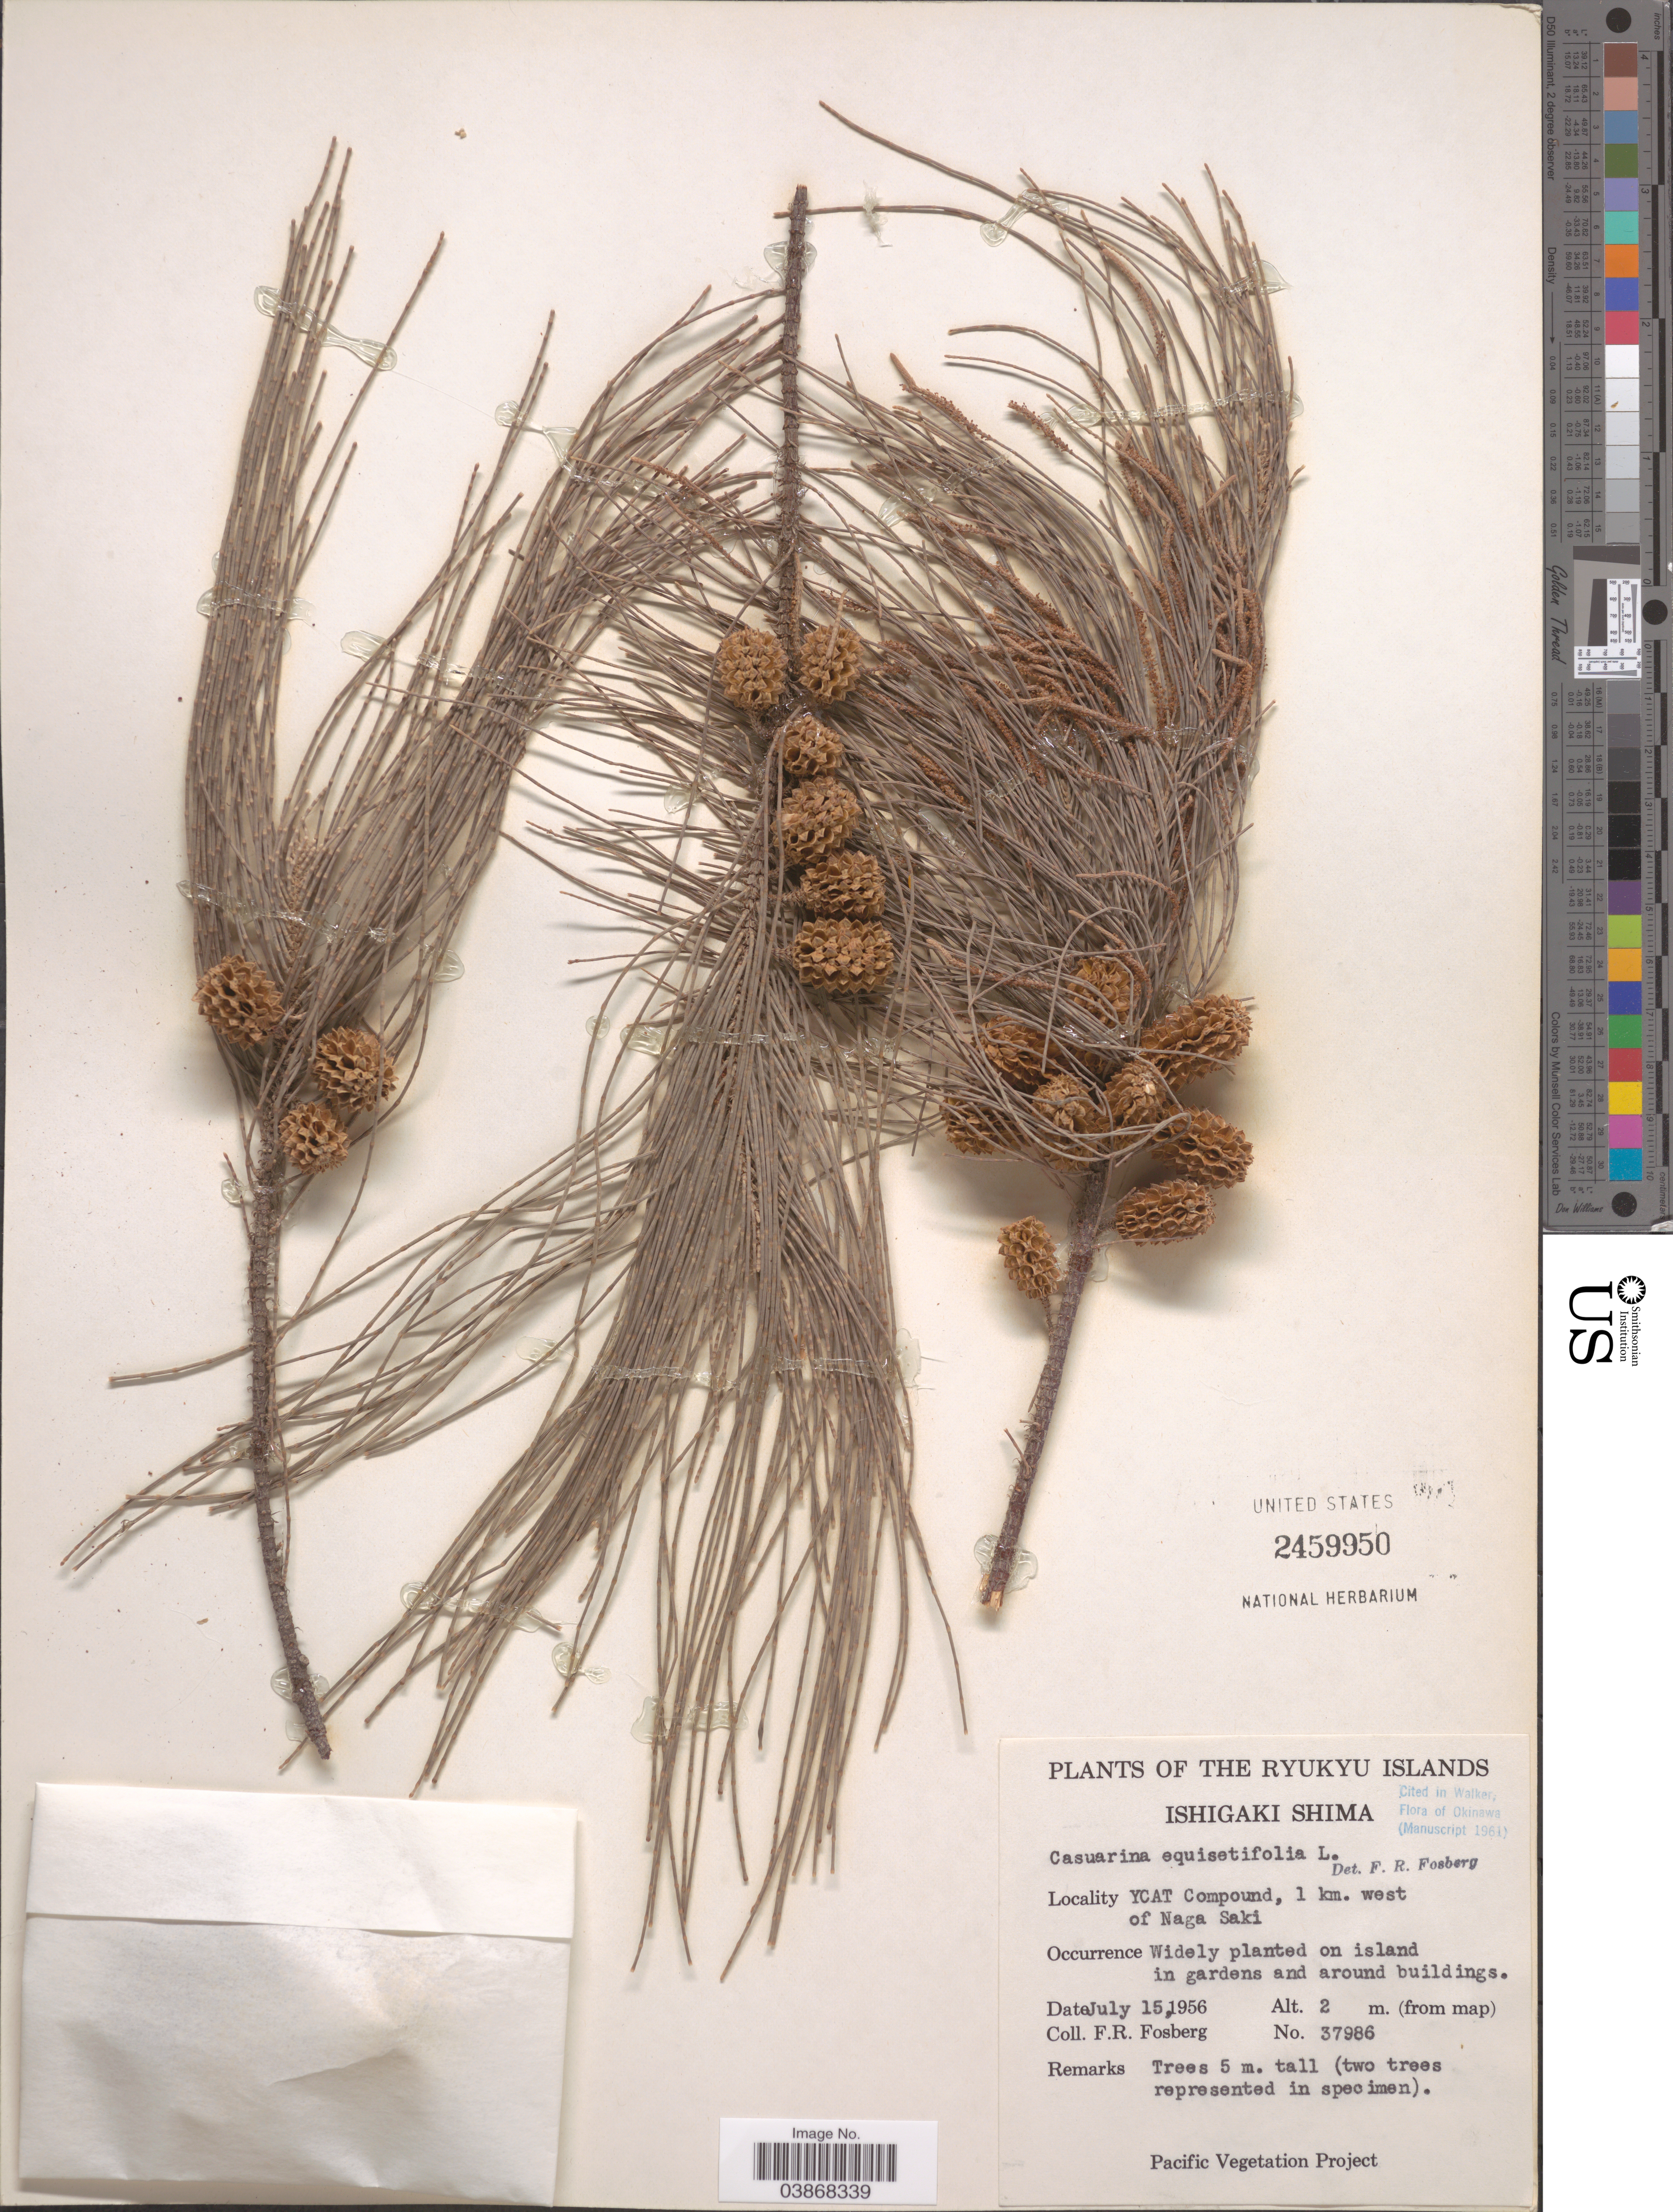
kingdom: Plantae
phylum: Tracheophyta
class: Magnoliopsida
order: Fagales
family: Casuarinaceae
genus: Casuarina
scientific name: Casuarina equisetifolia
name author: L.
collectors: F. R. Fosberg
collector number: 37986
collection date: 1956-07-15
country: Japan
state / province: Okinawa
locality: The Ryukyu Islands. Ishigaki Shima. YCAT Compound, 1 km. west of Naga Saki.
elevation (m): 2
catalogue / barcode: US 2459950